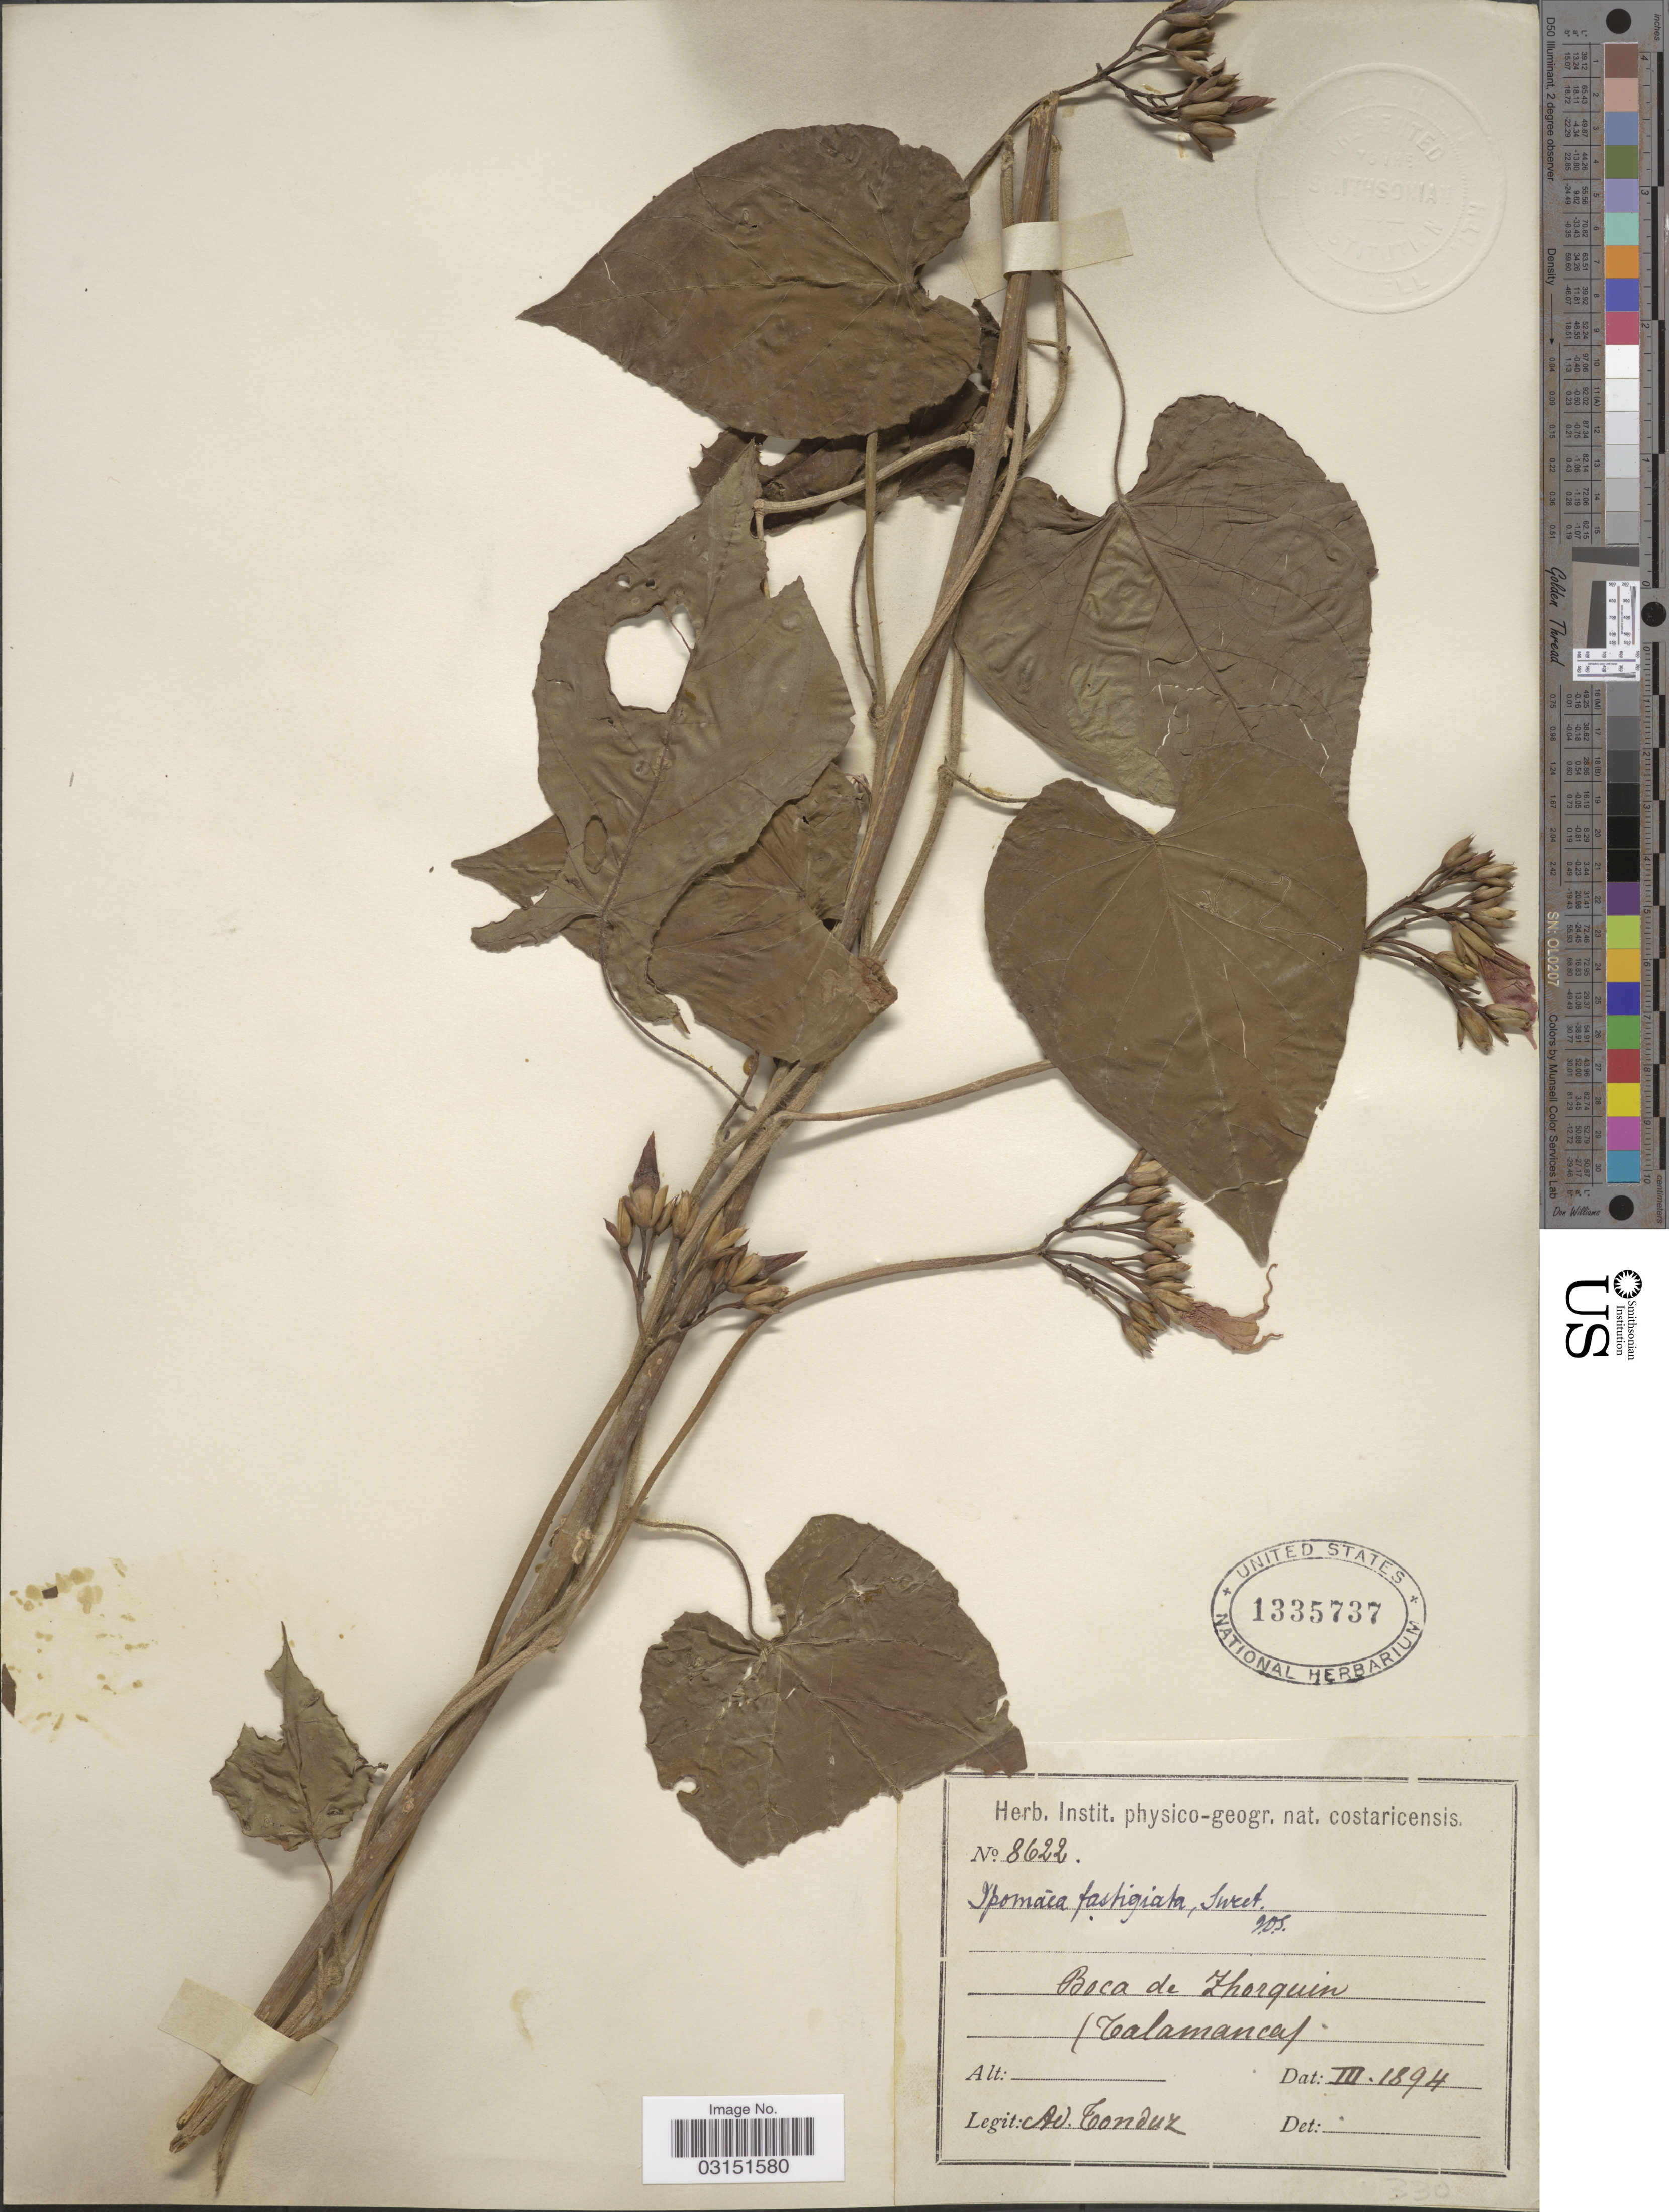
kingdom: Plantae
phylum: Tracheophyta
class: Magnoliopsida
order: Solanales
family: Convolvulaceae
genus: Ipomoea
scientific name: Ipomoea tiliacea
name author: (Willd.) Choisy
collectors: A. Tonduz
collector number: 8622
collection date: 1894-03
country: Costa Rica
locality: Boca de Zhorquin (Talamanca).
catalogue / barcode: US 1335737